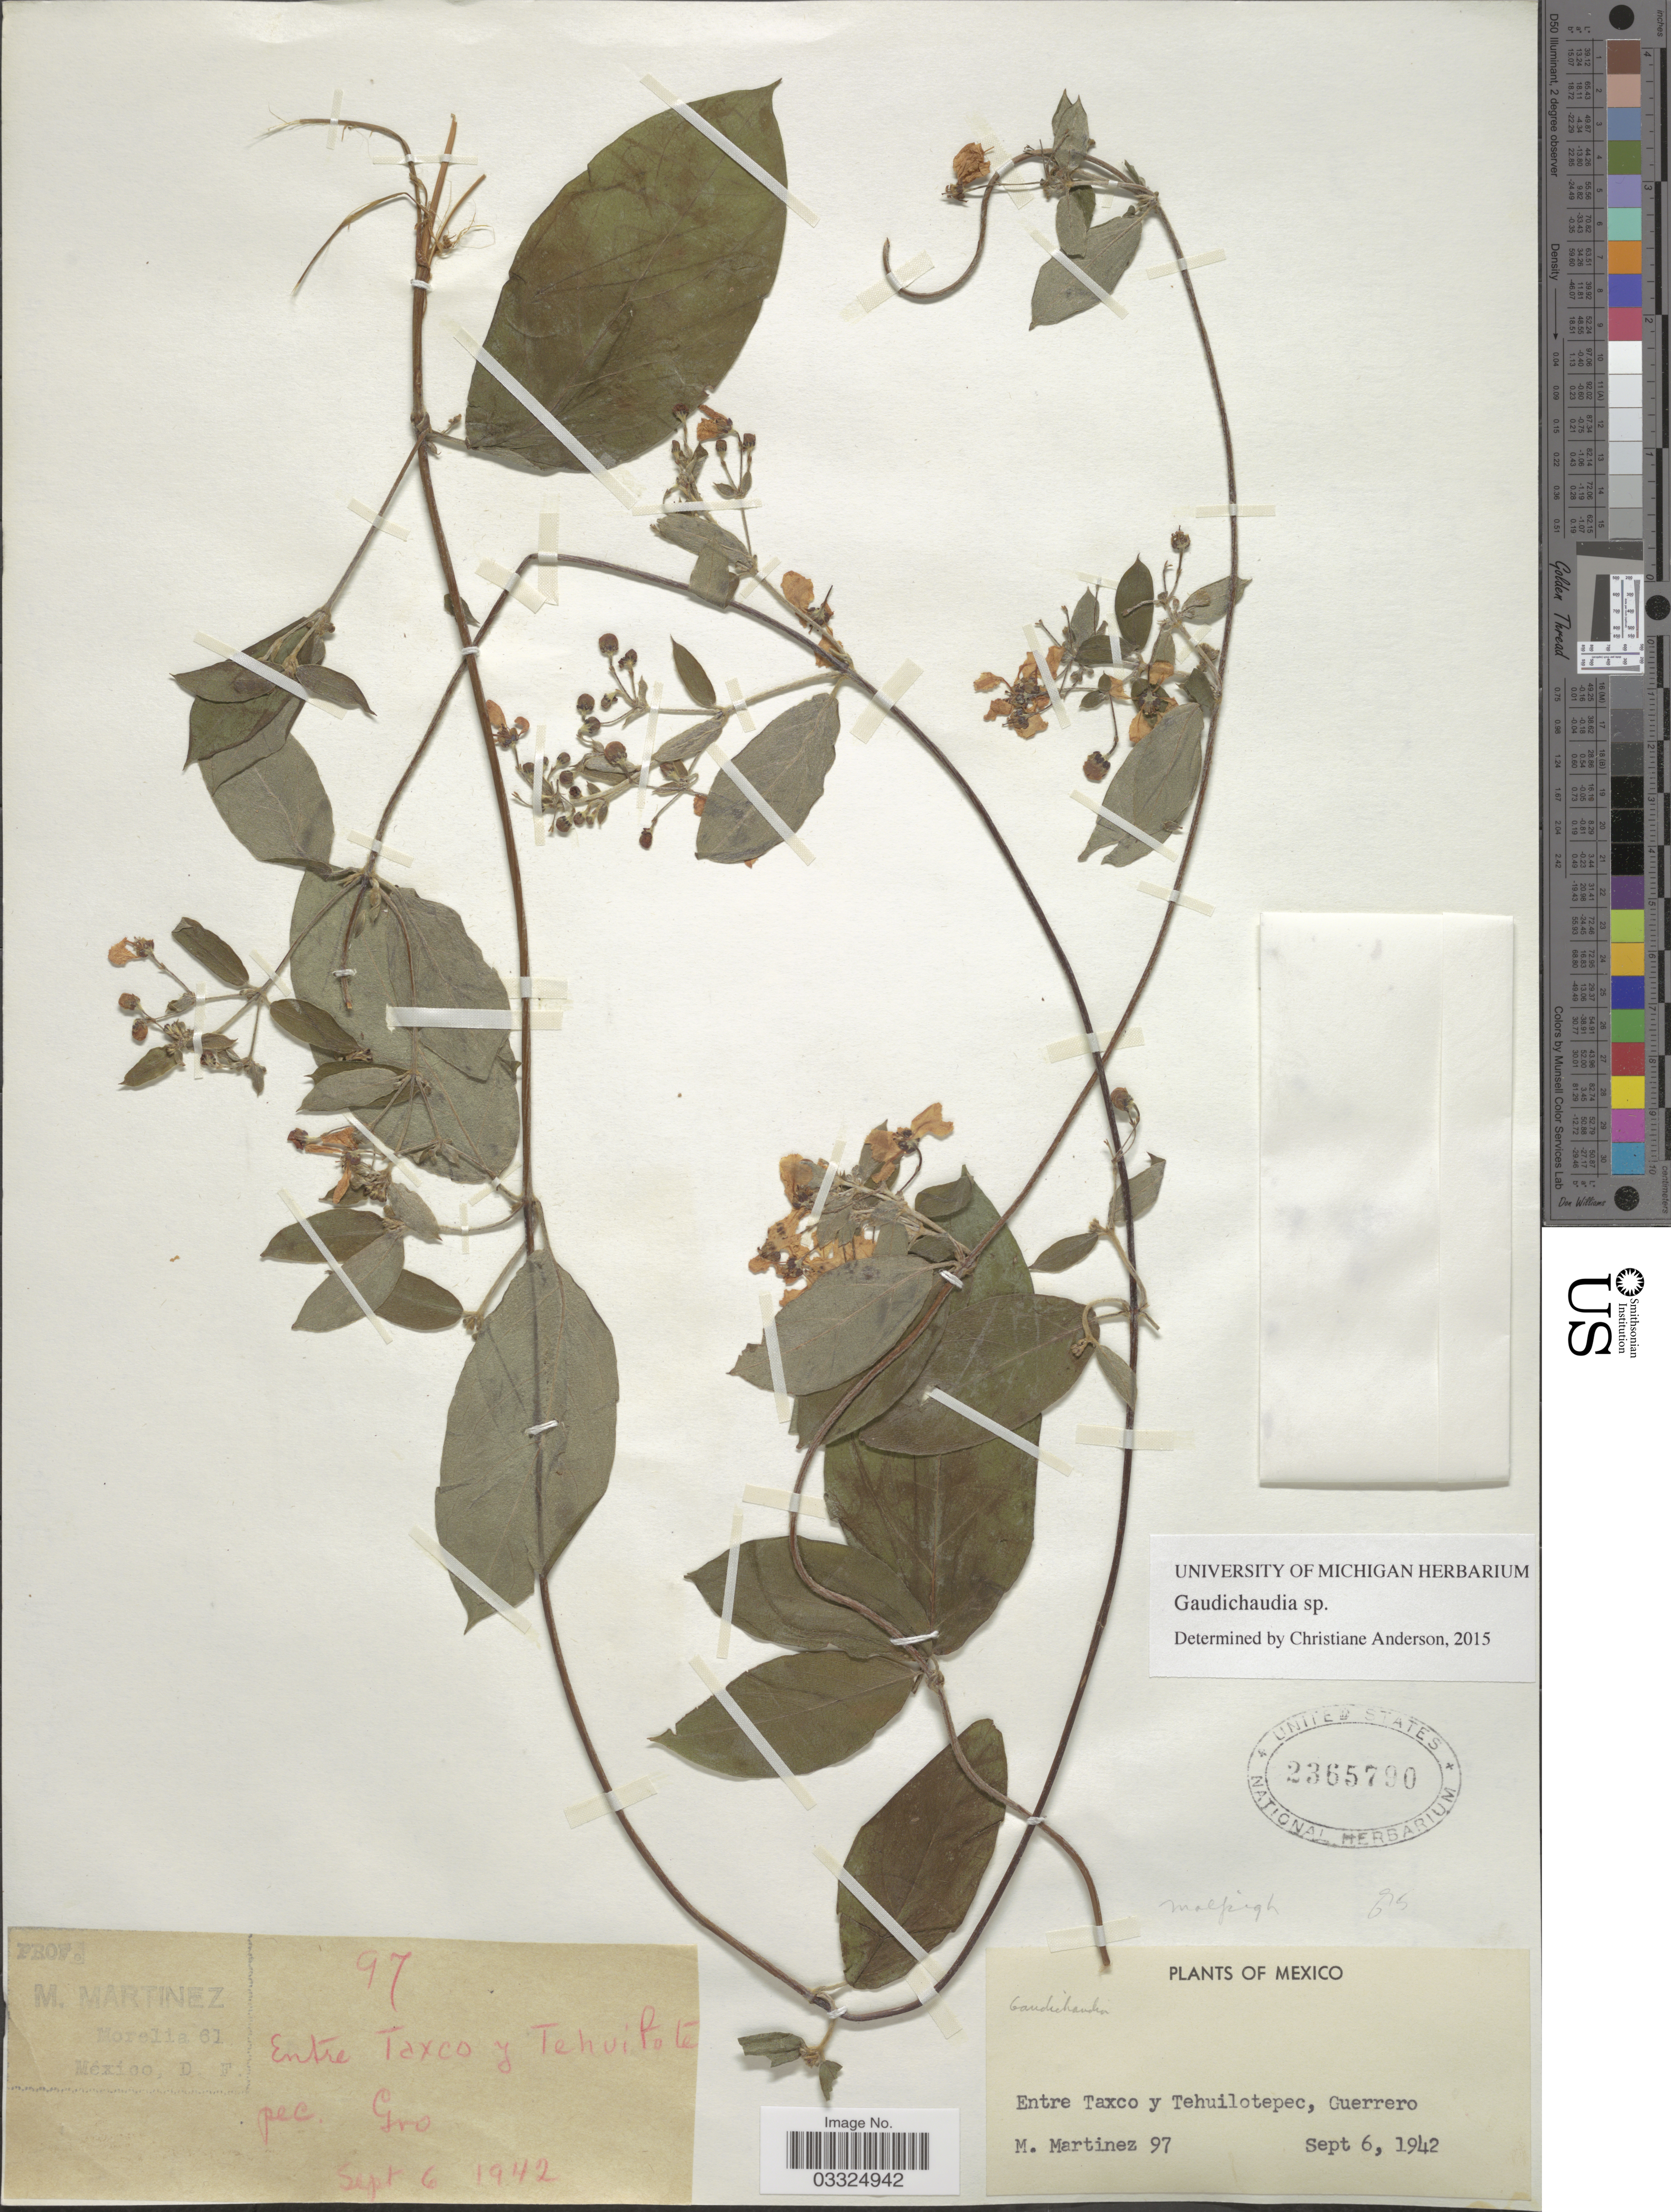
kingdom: Plantae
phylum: Tracheophyta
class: Magnoliopsida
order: Malpighiales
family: Malpighiaceae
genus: Gaudichaudia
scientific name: Gaudichaudia sp.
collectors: M. Martínez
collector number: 97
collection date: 1942-09-06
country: Mexico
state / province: Guerrero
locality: Entre Taxco y Tehuilotepec.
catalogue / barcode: US 2365790